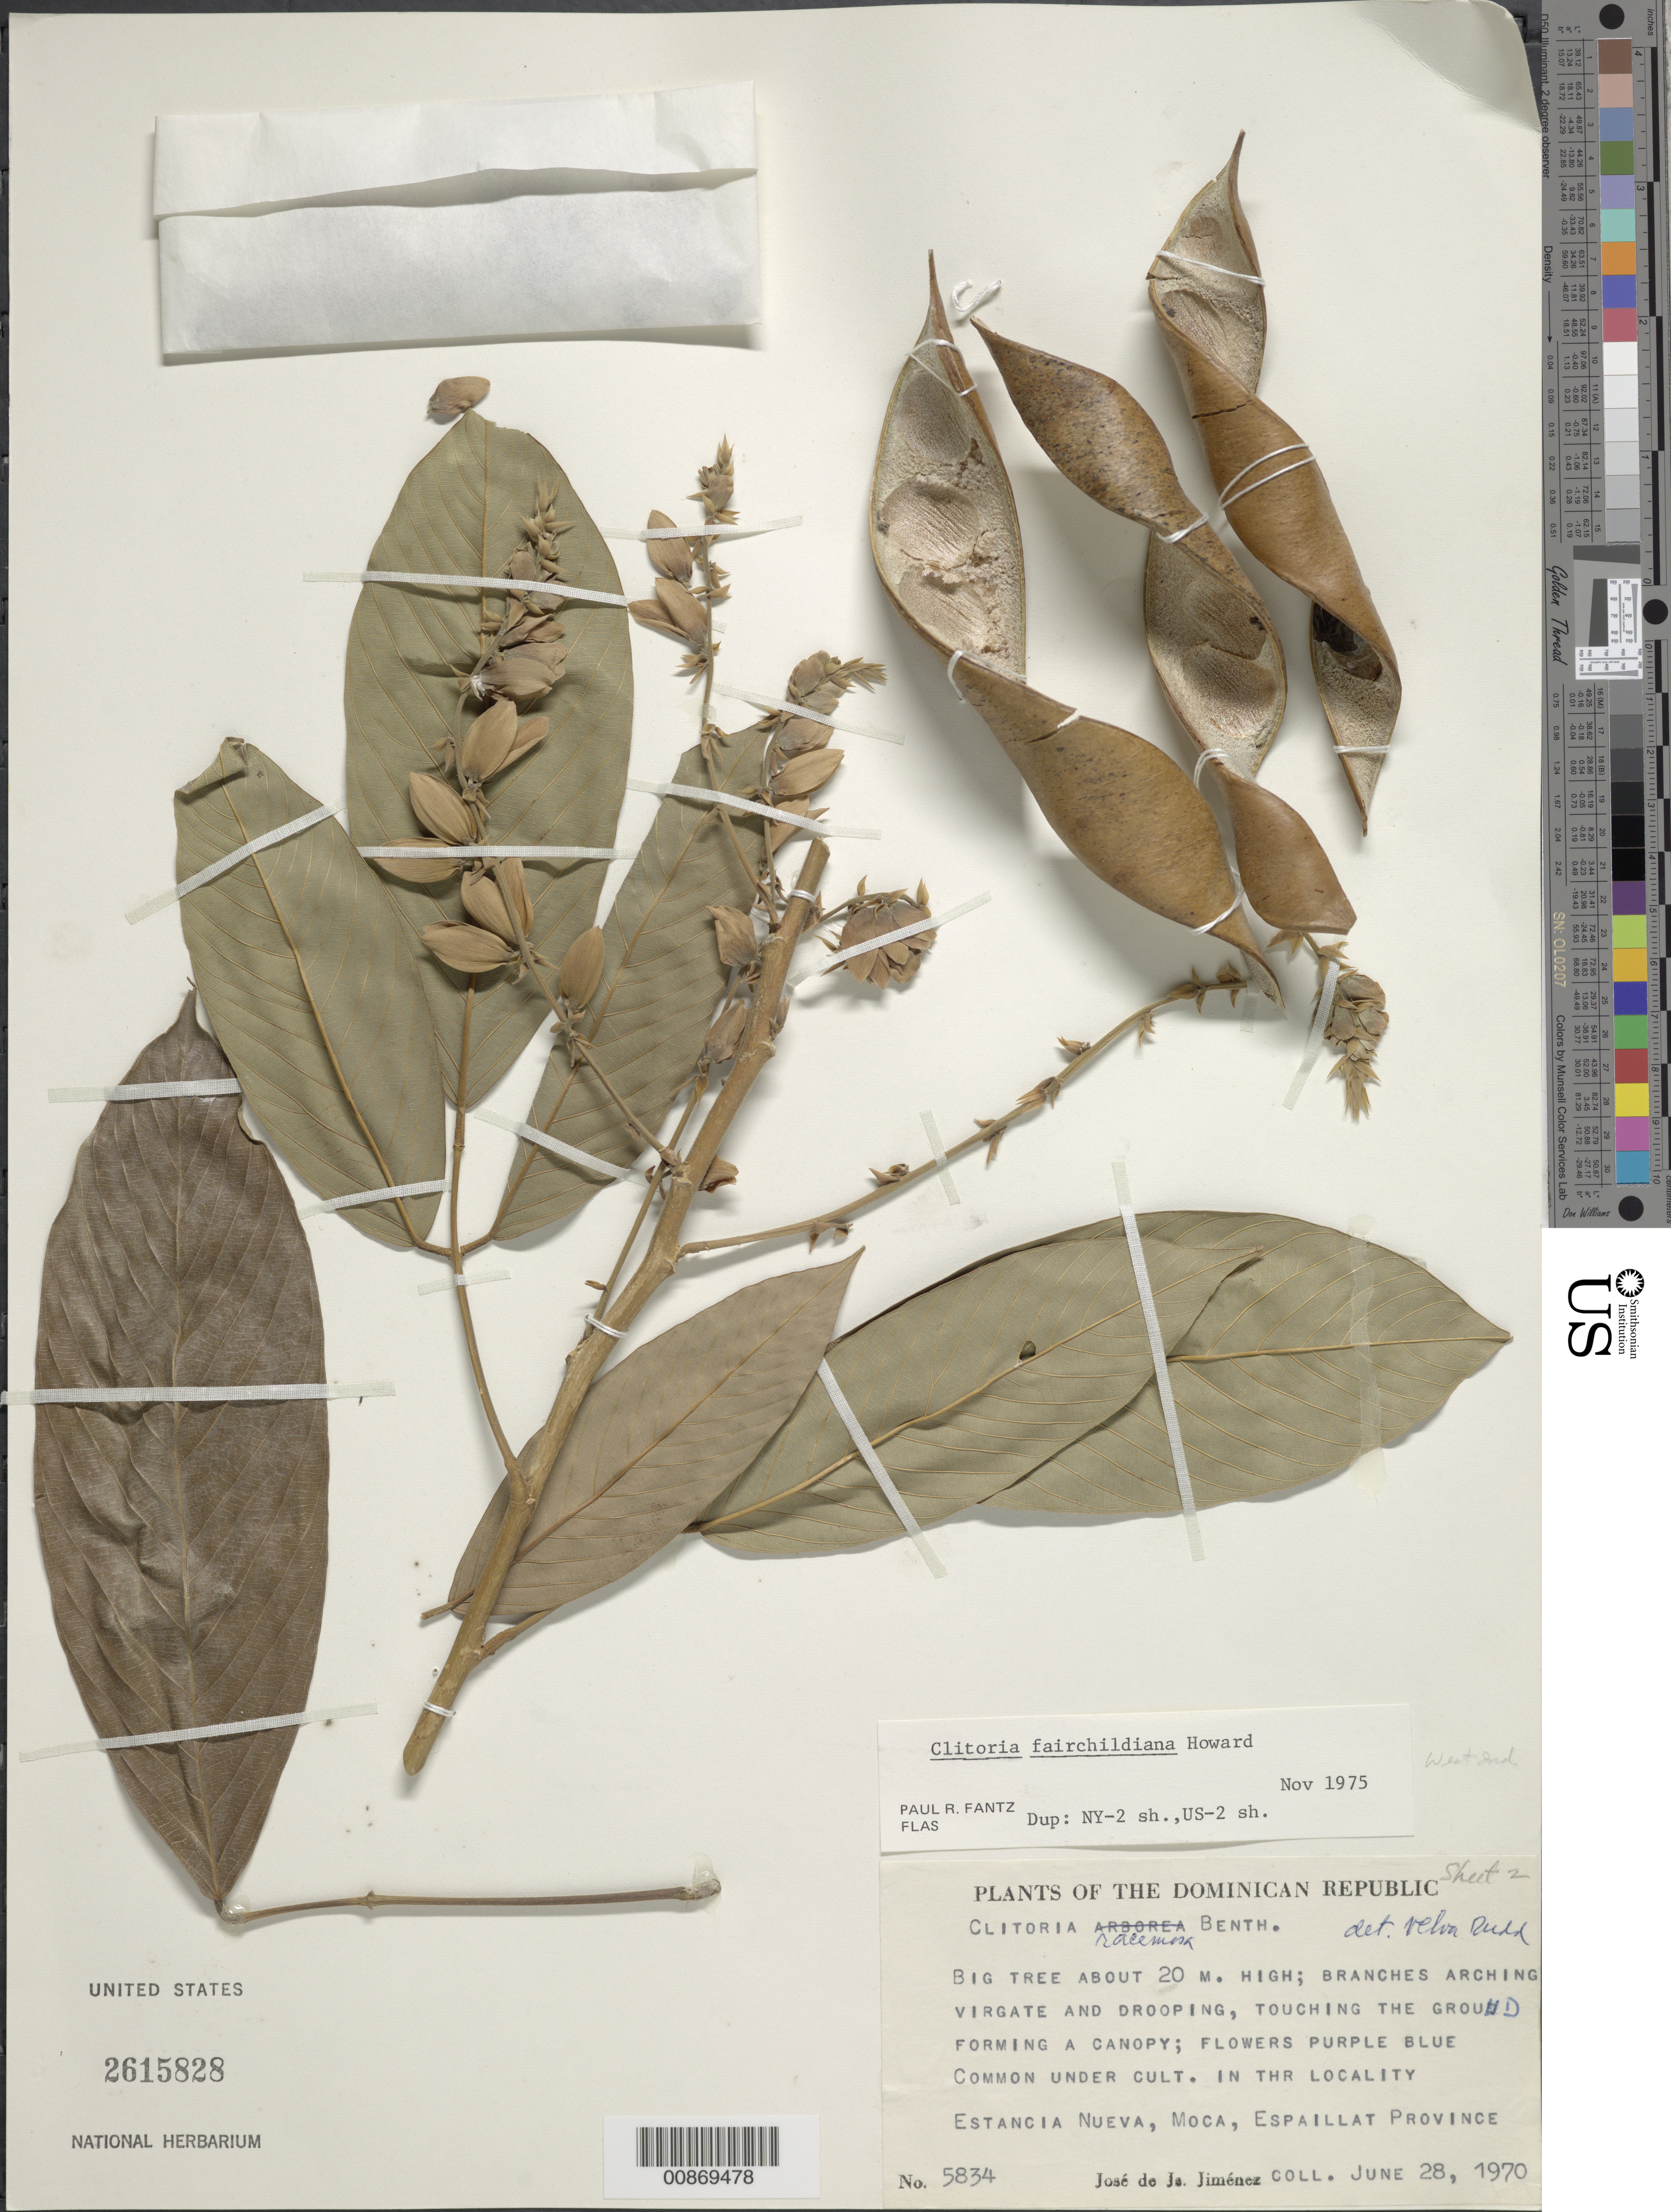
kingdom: Plantae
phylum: Tracheophyta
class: Magnoliopsida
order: Fabales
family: Fabaceae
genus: Clitoria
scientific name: Clitoria fairchildiana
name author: R.A. Howard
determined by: Fantz, P. R., (FLAS), University of Florida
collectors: J. J. Jiménez Almonte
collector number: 5834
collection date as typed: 28 Jun 1970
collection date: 1970-06-28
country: Dominican Republic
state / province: Espaillat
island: Hispaniola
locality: Estancia Nueva, Moca.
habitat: Common under cultivation in the locality.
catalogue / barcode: US 2615828